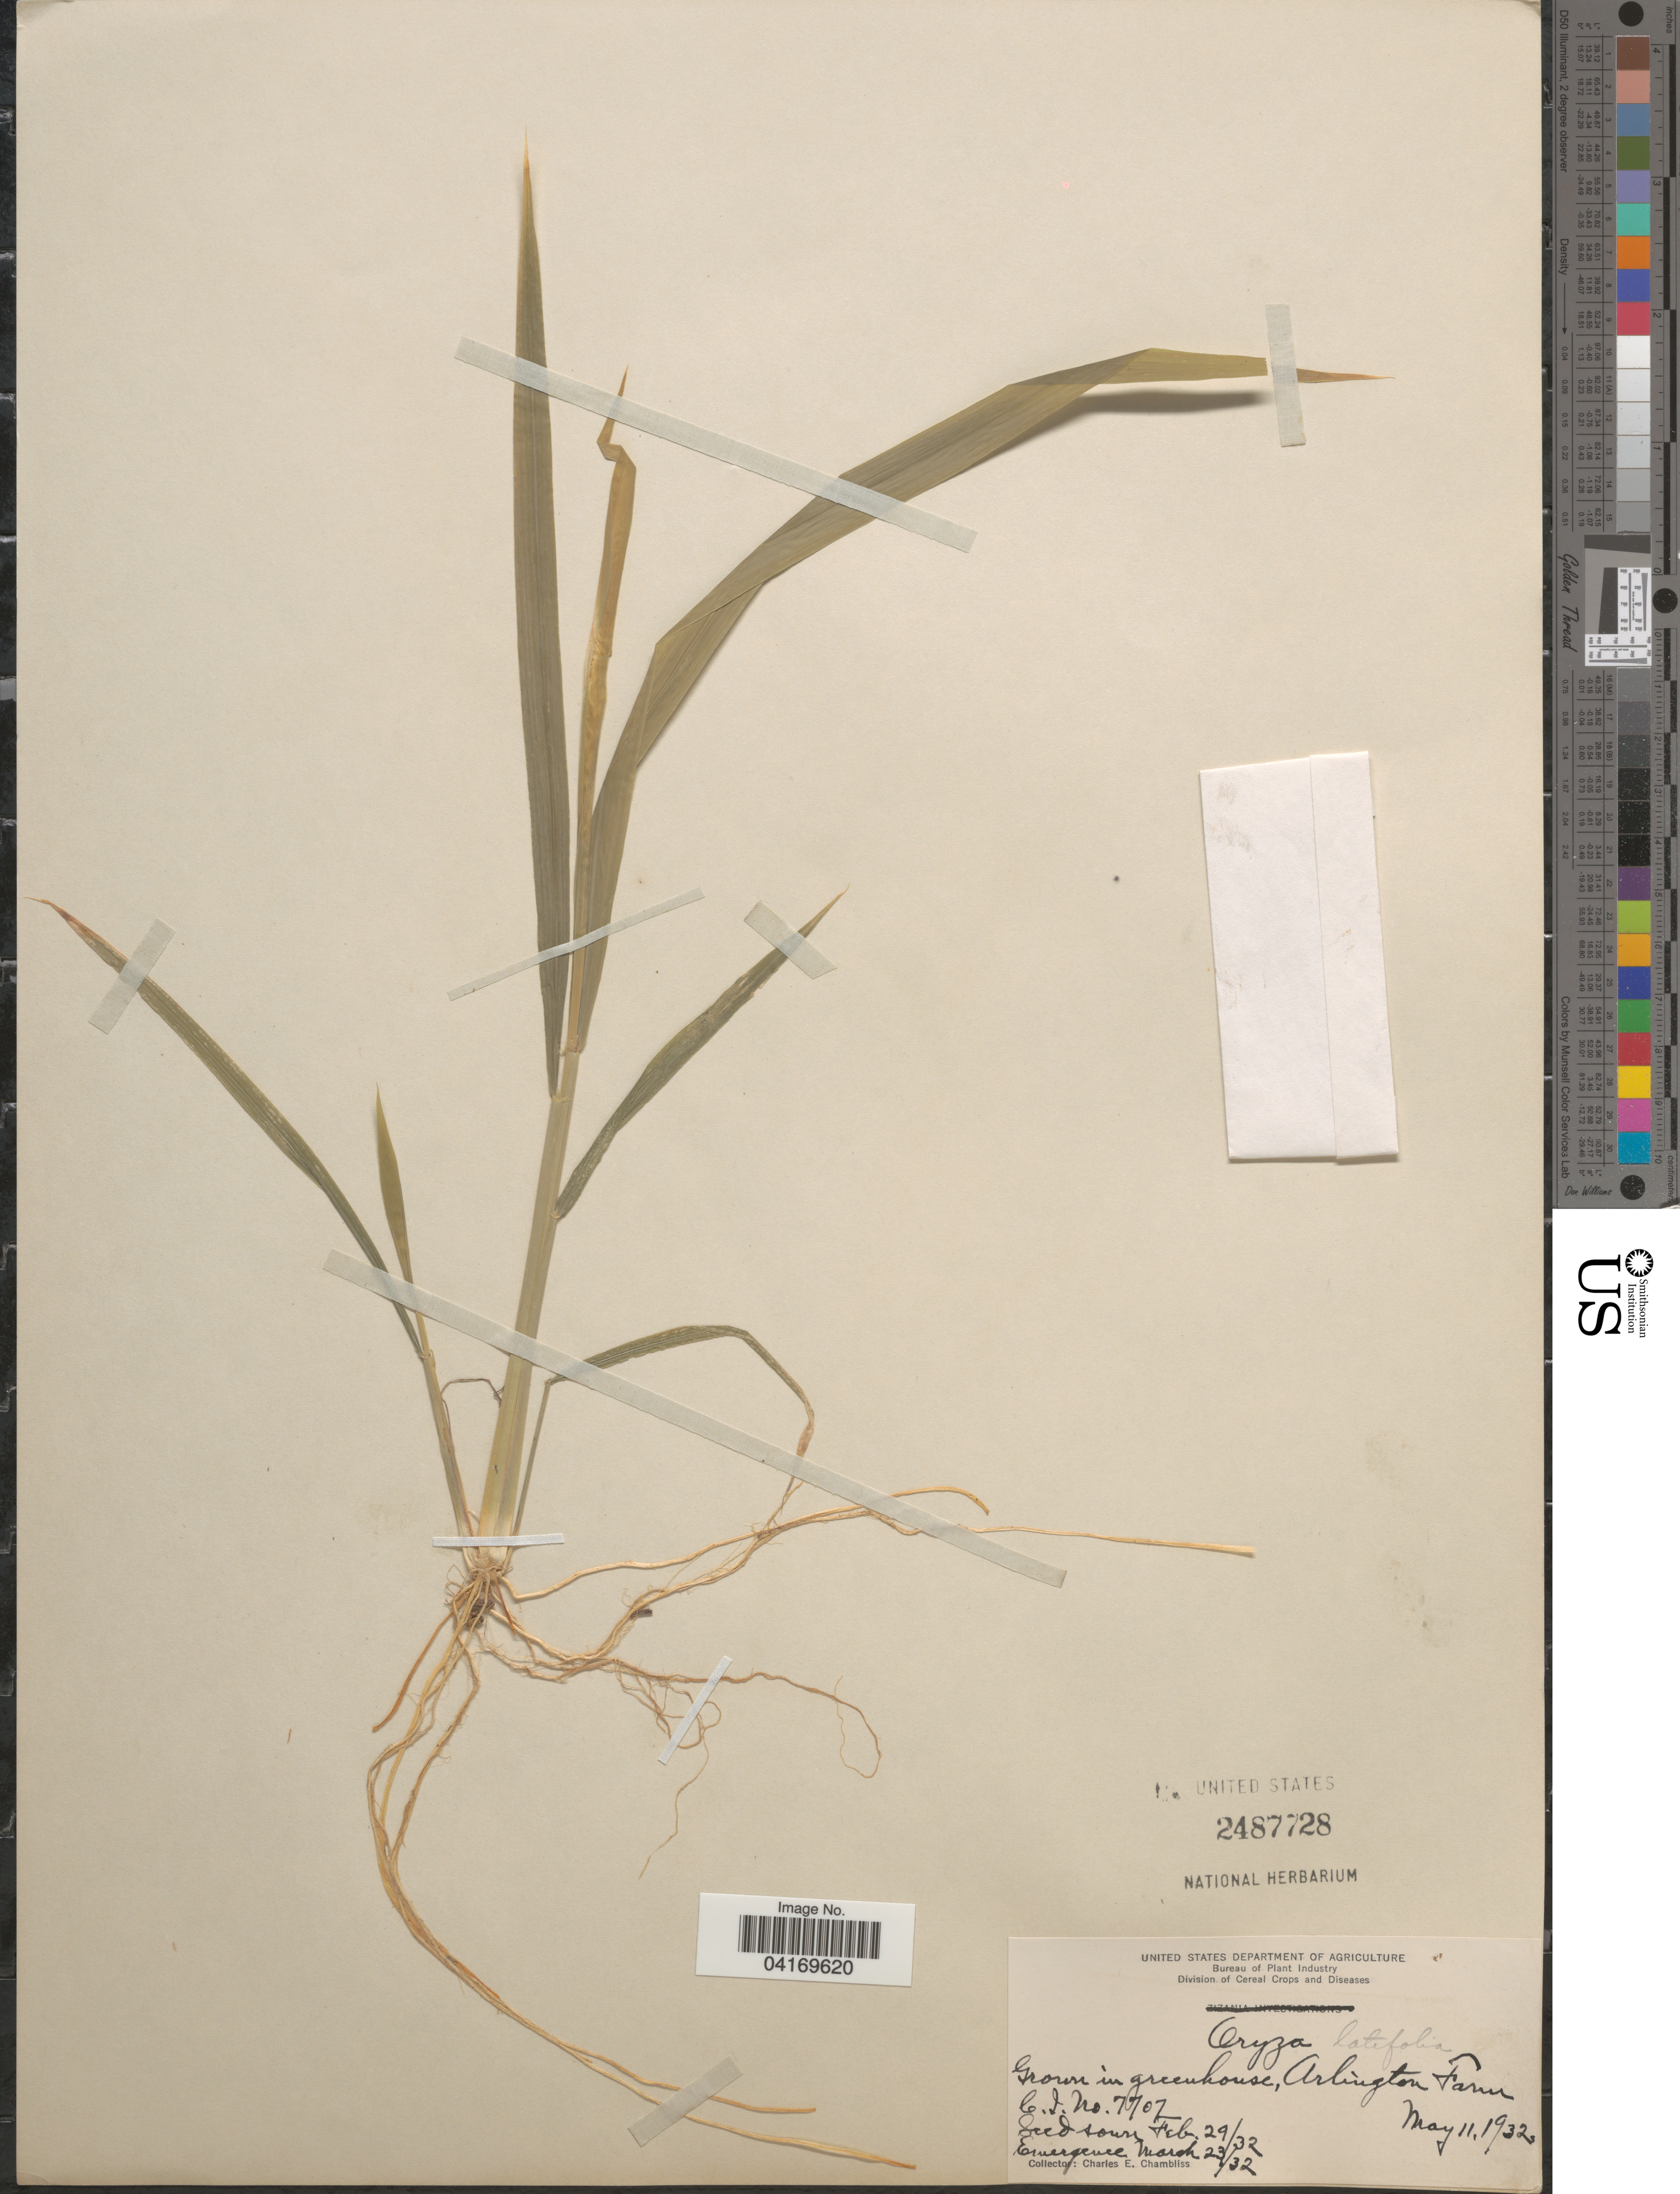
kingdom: Plantae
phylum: Tracheophyta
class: Liliopsida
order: Poales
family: Poaceae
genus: Oryza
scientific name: Oryza latifolia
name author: Desv.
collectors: C. Chambliss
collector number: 7707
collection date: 1932-05-11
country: United States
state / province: Virginia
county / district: Arlington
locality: In greenhouse, Arlington Farm.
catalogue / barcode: US 2487728